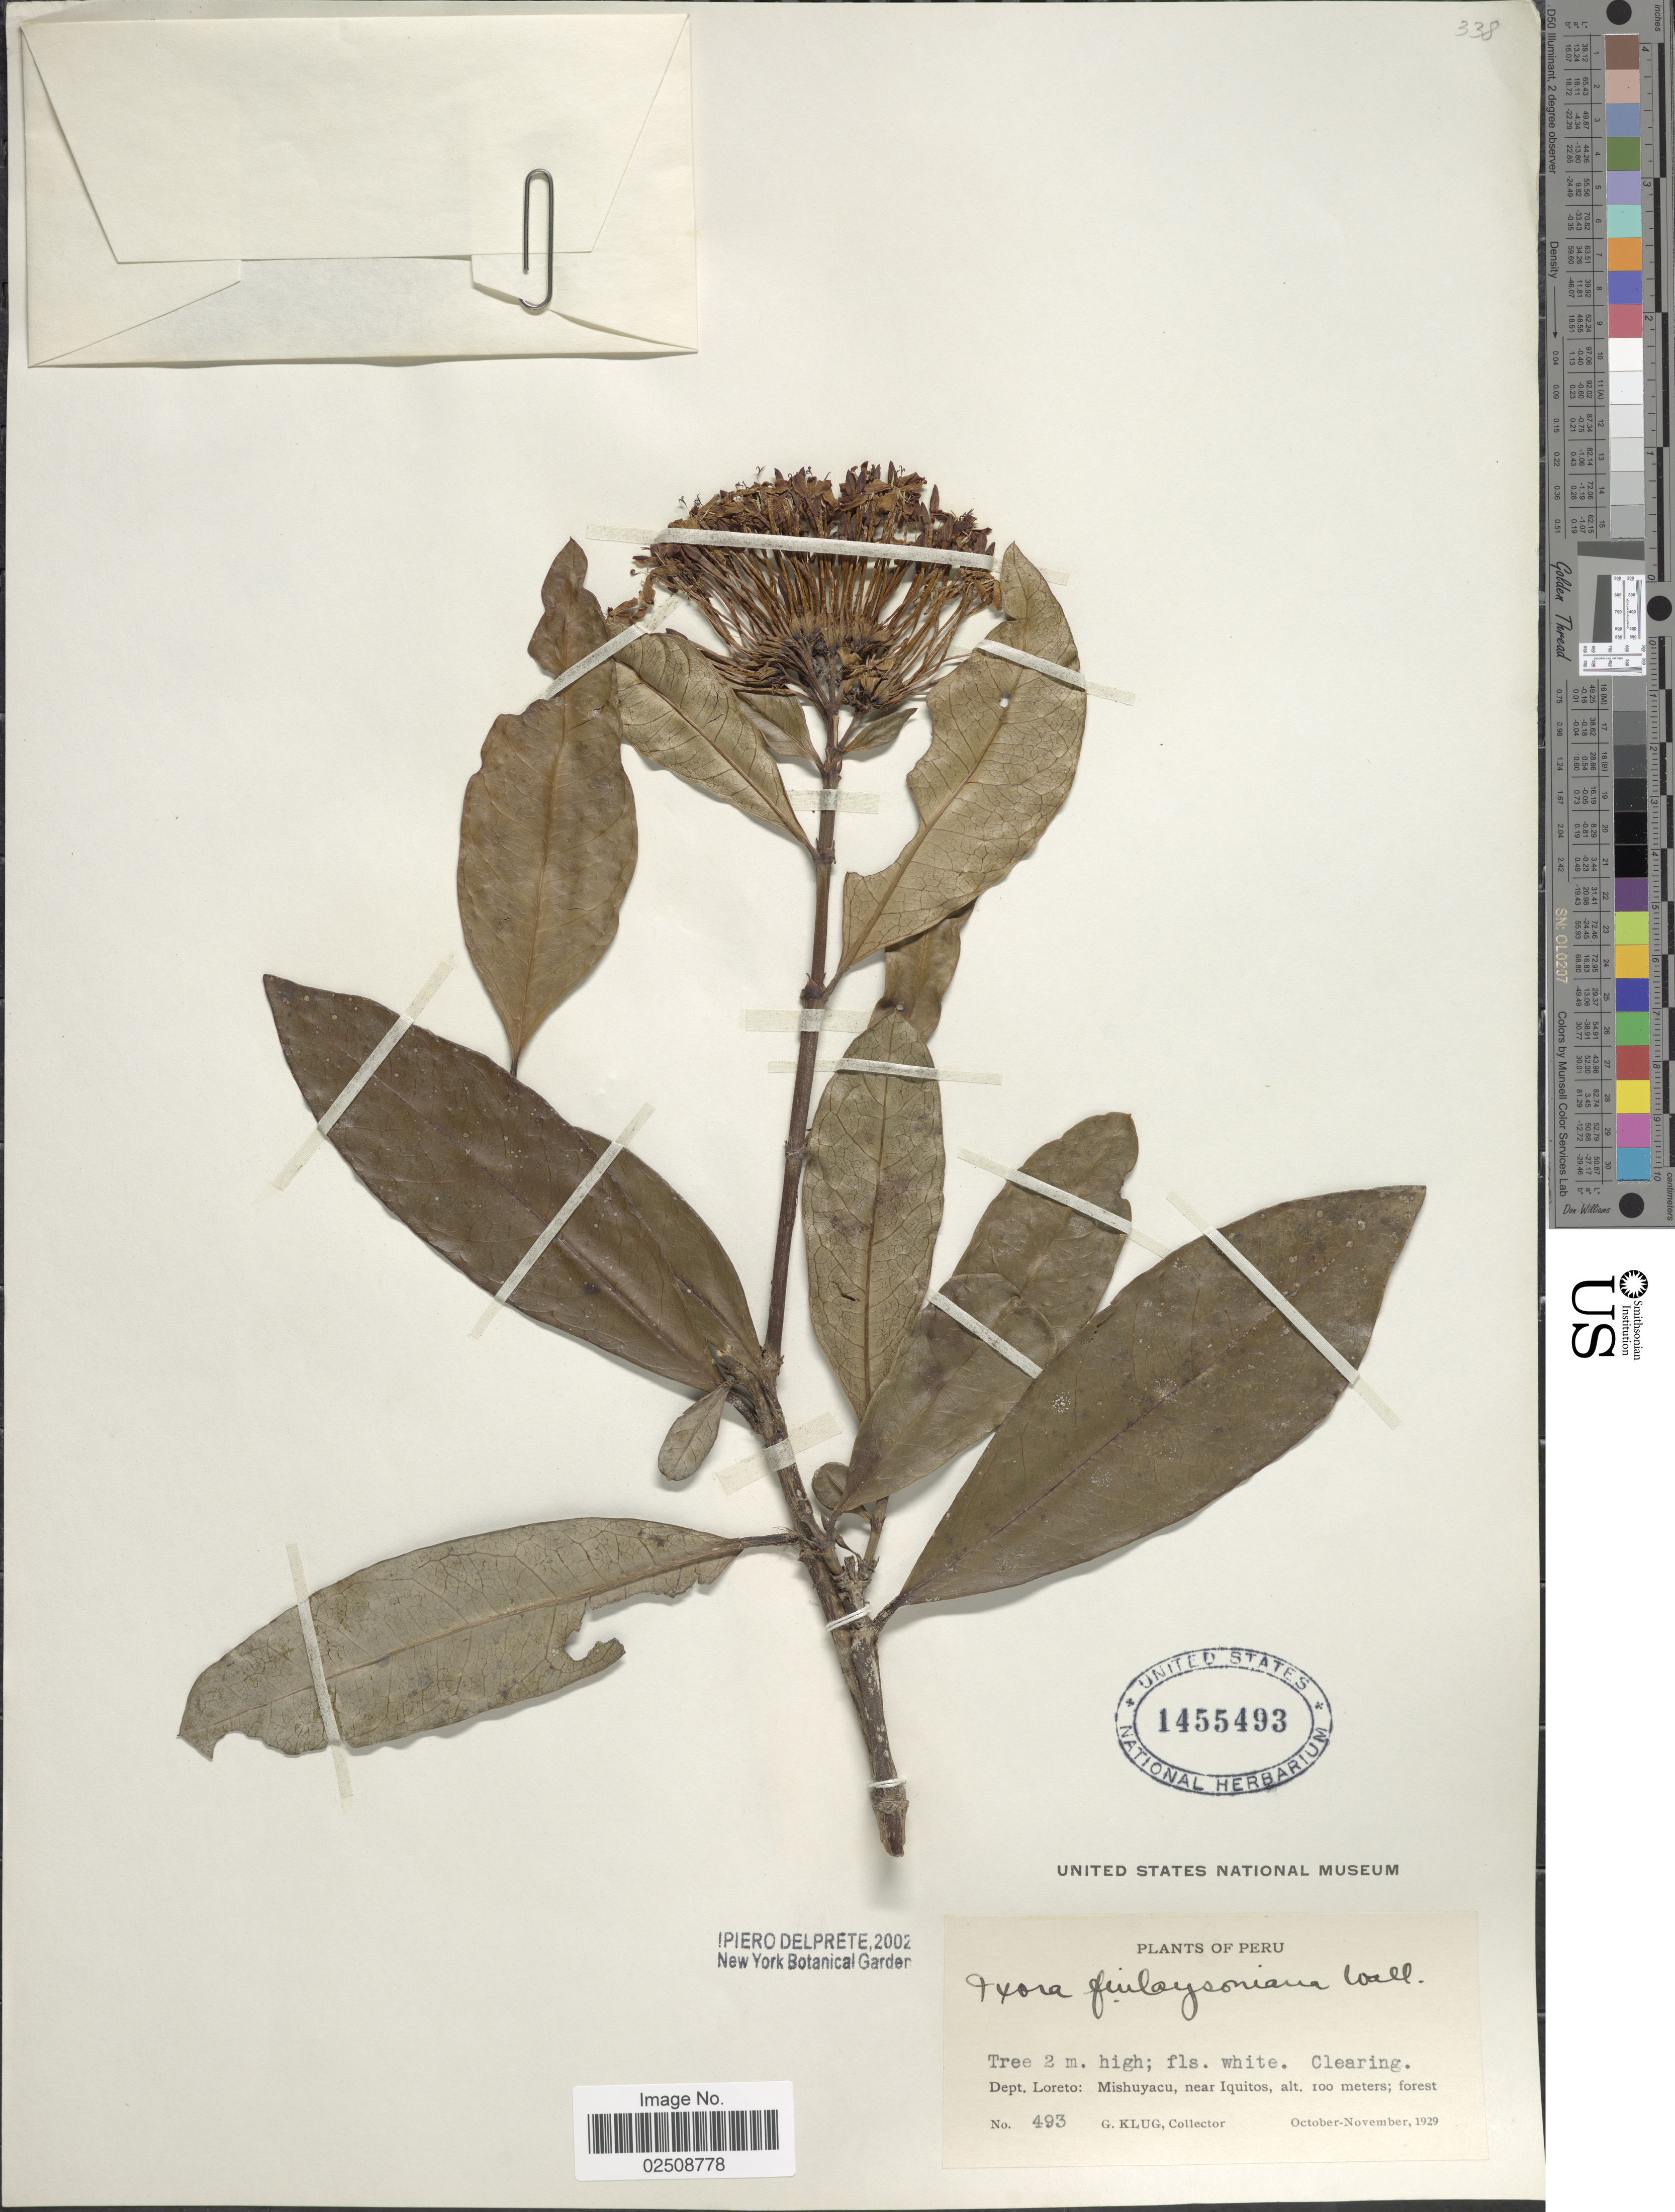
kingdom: Plantae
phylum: Tracheophyta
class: Magnoliopsida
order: Gentianales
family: Rubiaceae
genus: Ixora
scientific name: Ixora finlaysoniana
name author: Wall. ex G. Don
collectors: G. Klug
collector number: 493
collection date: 1929-10/1929-11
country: Peru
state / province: Loreto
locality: Dept. Loreto: Mishuyacu, near Iquitos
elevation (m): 100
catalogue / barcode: US 1455493